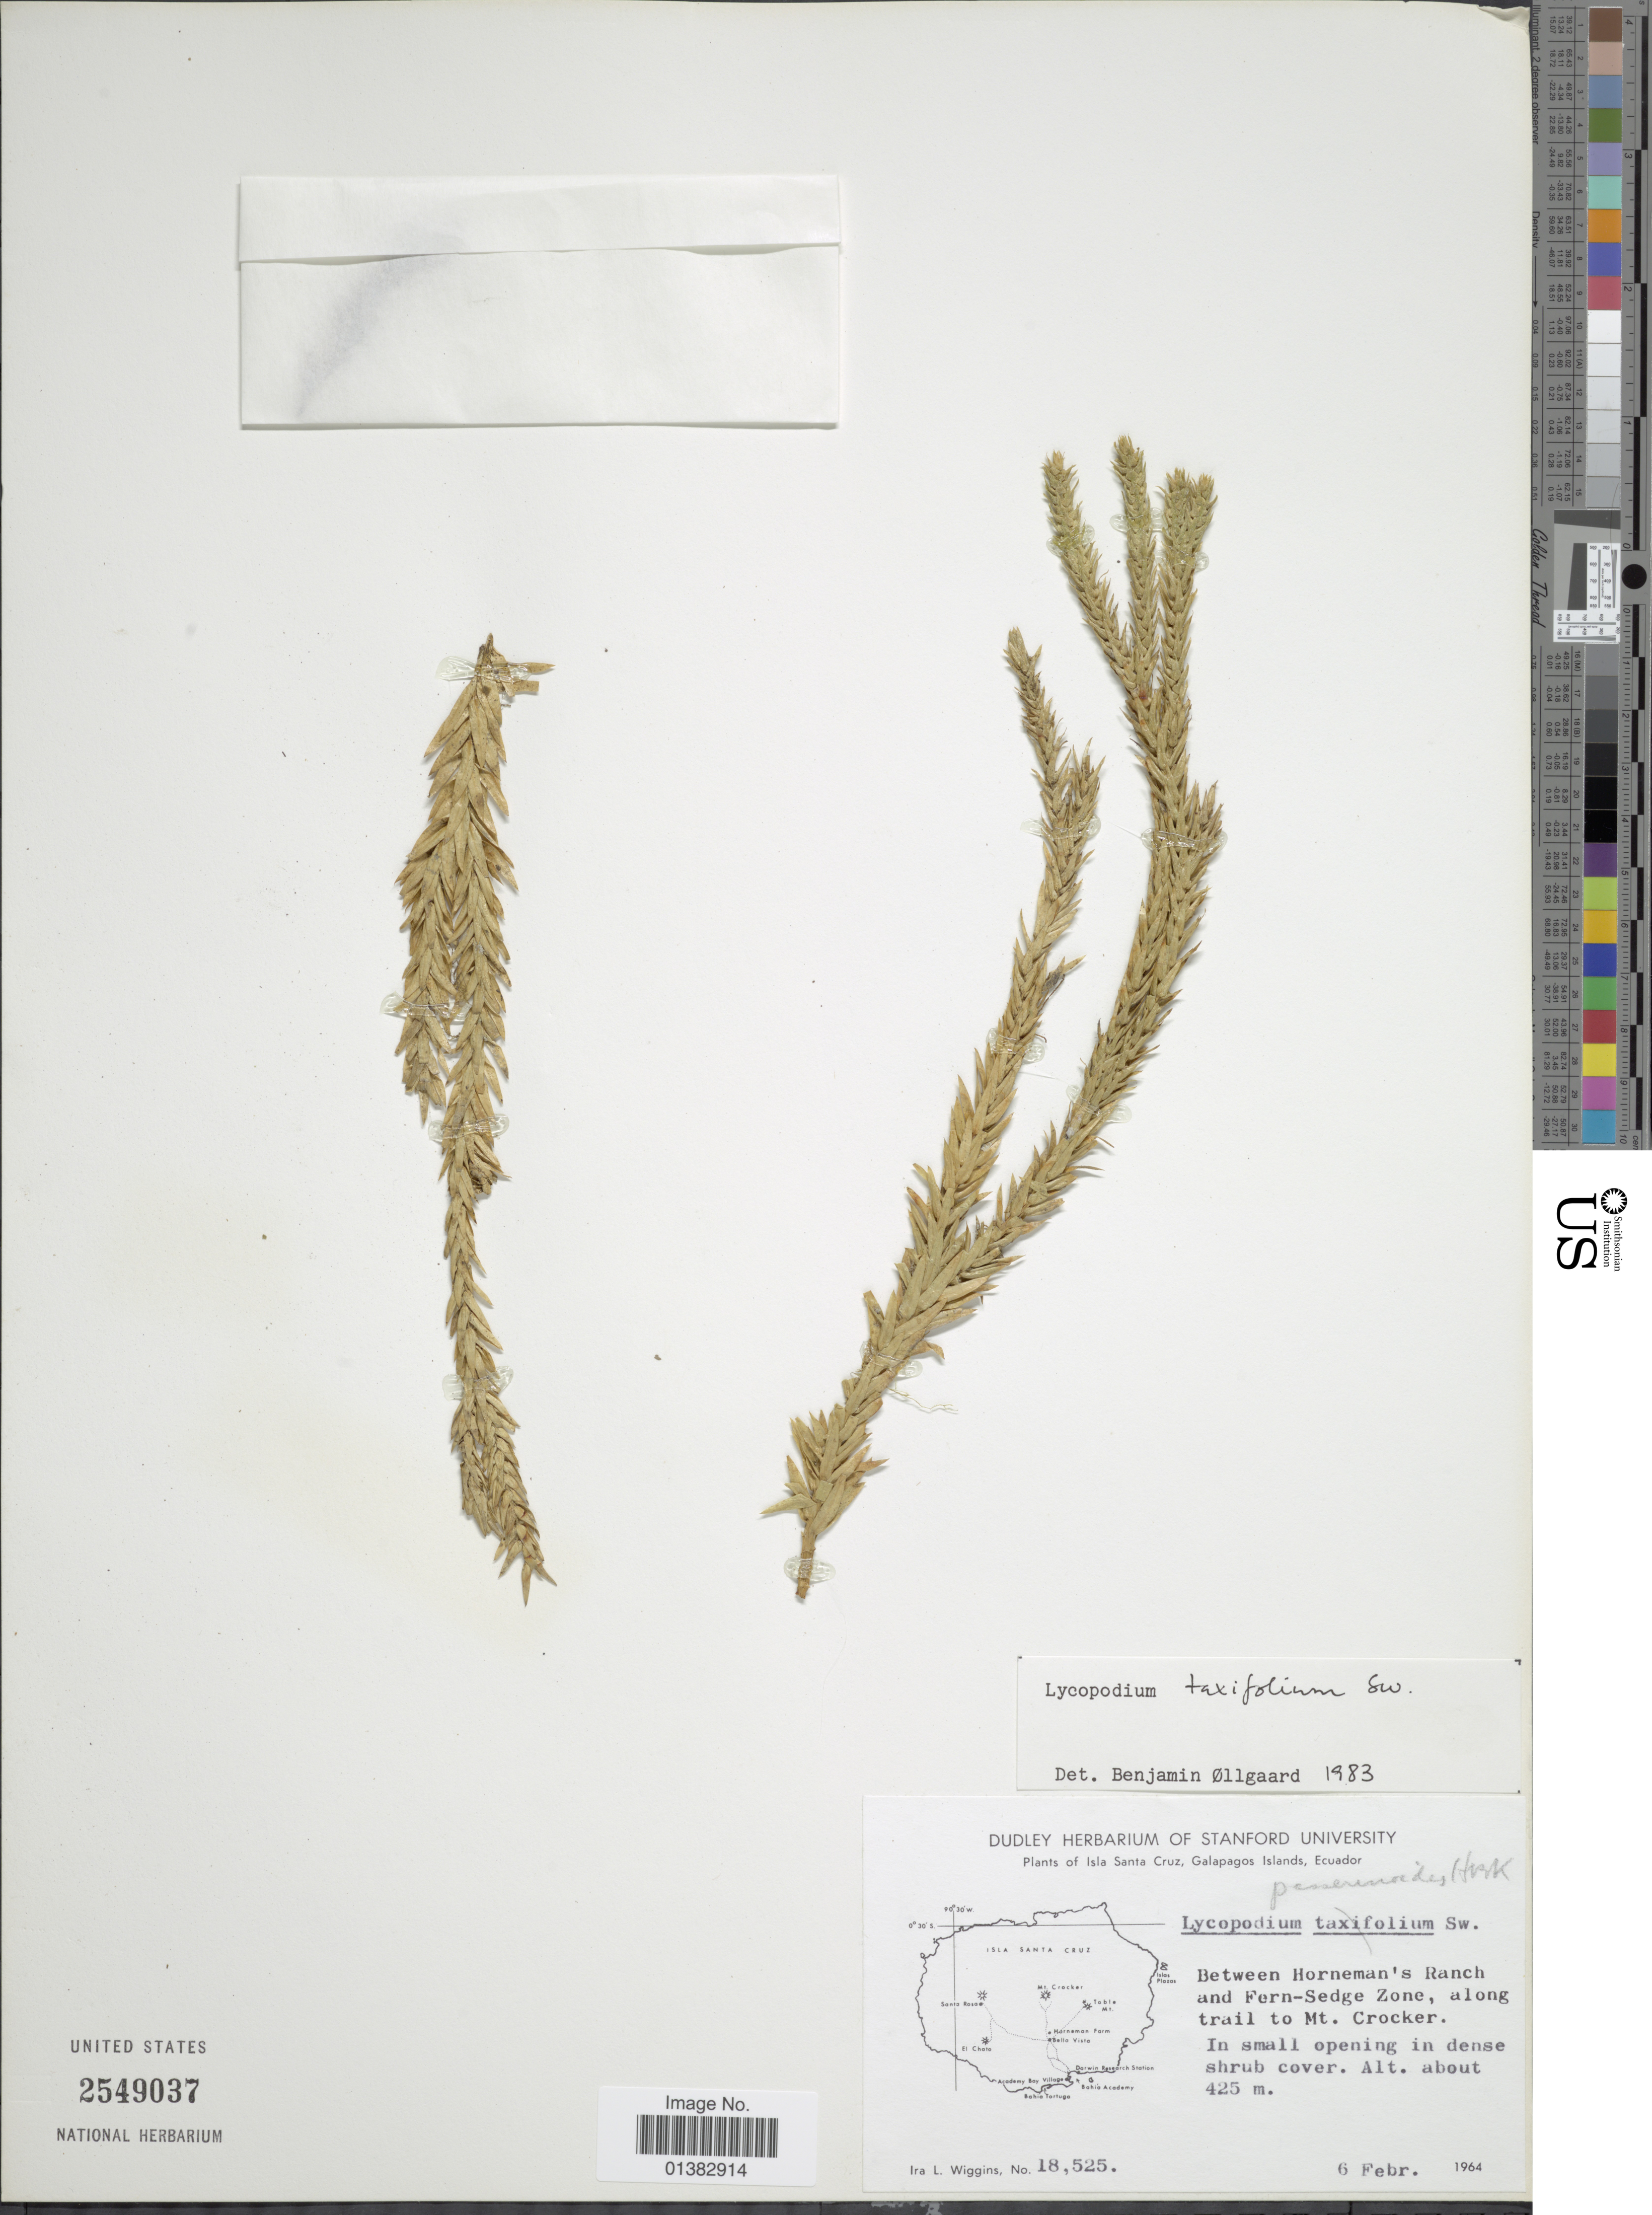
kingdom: Plantae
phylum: Tracheophyta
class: Lycopodiopsida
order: Lycopodiales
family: Lycopodiaceae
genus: Phlegmariurus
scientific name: Phlegmariurus taxifolius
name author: (Sw.) Á. Löve & D. Löve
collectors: I. L. Wiggins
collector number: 18525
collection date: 1964-02-06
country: Ecuador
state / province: Colón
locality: Isla Santa Cruz, Galapagos Islands. Between Horneman's Ranch and Fern-Sedge Zone, along trail to Mt. Crocker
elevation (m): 425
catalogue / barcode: US 2549037